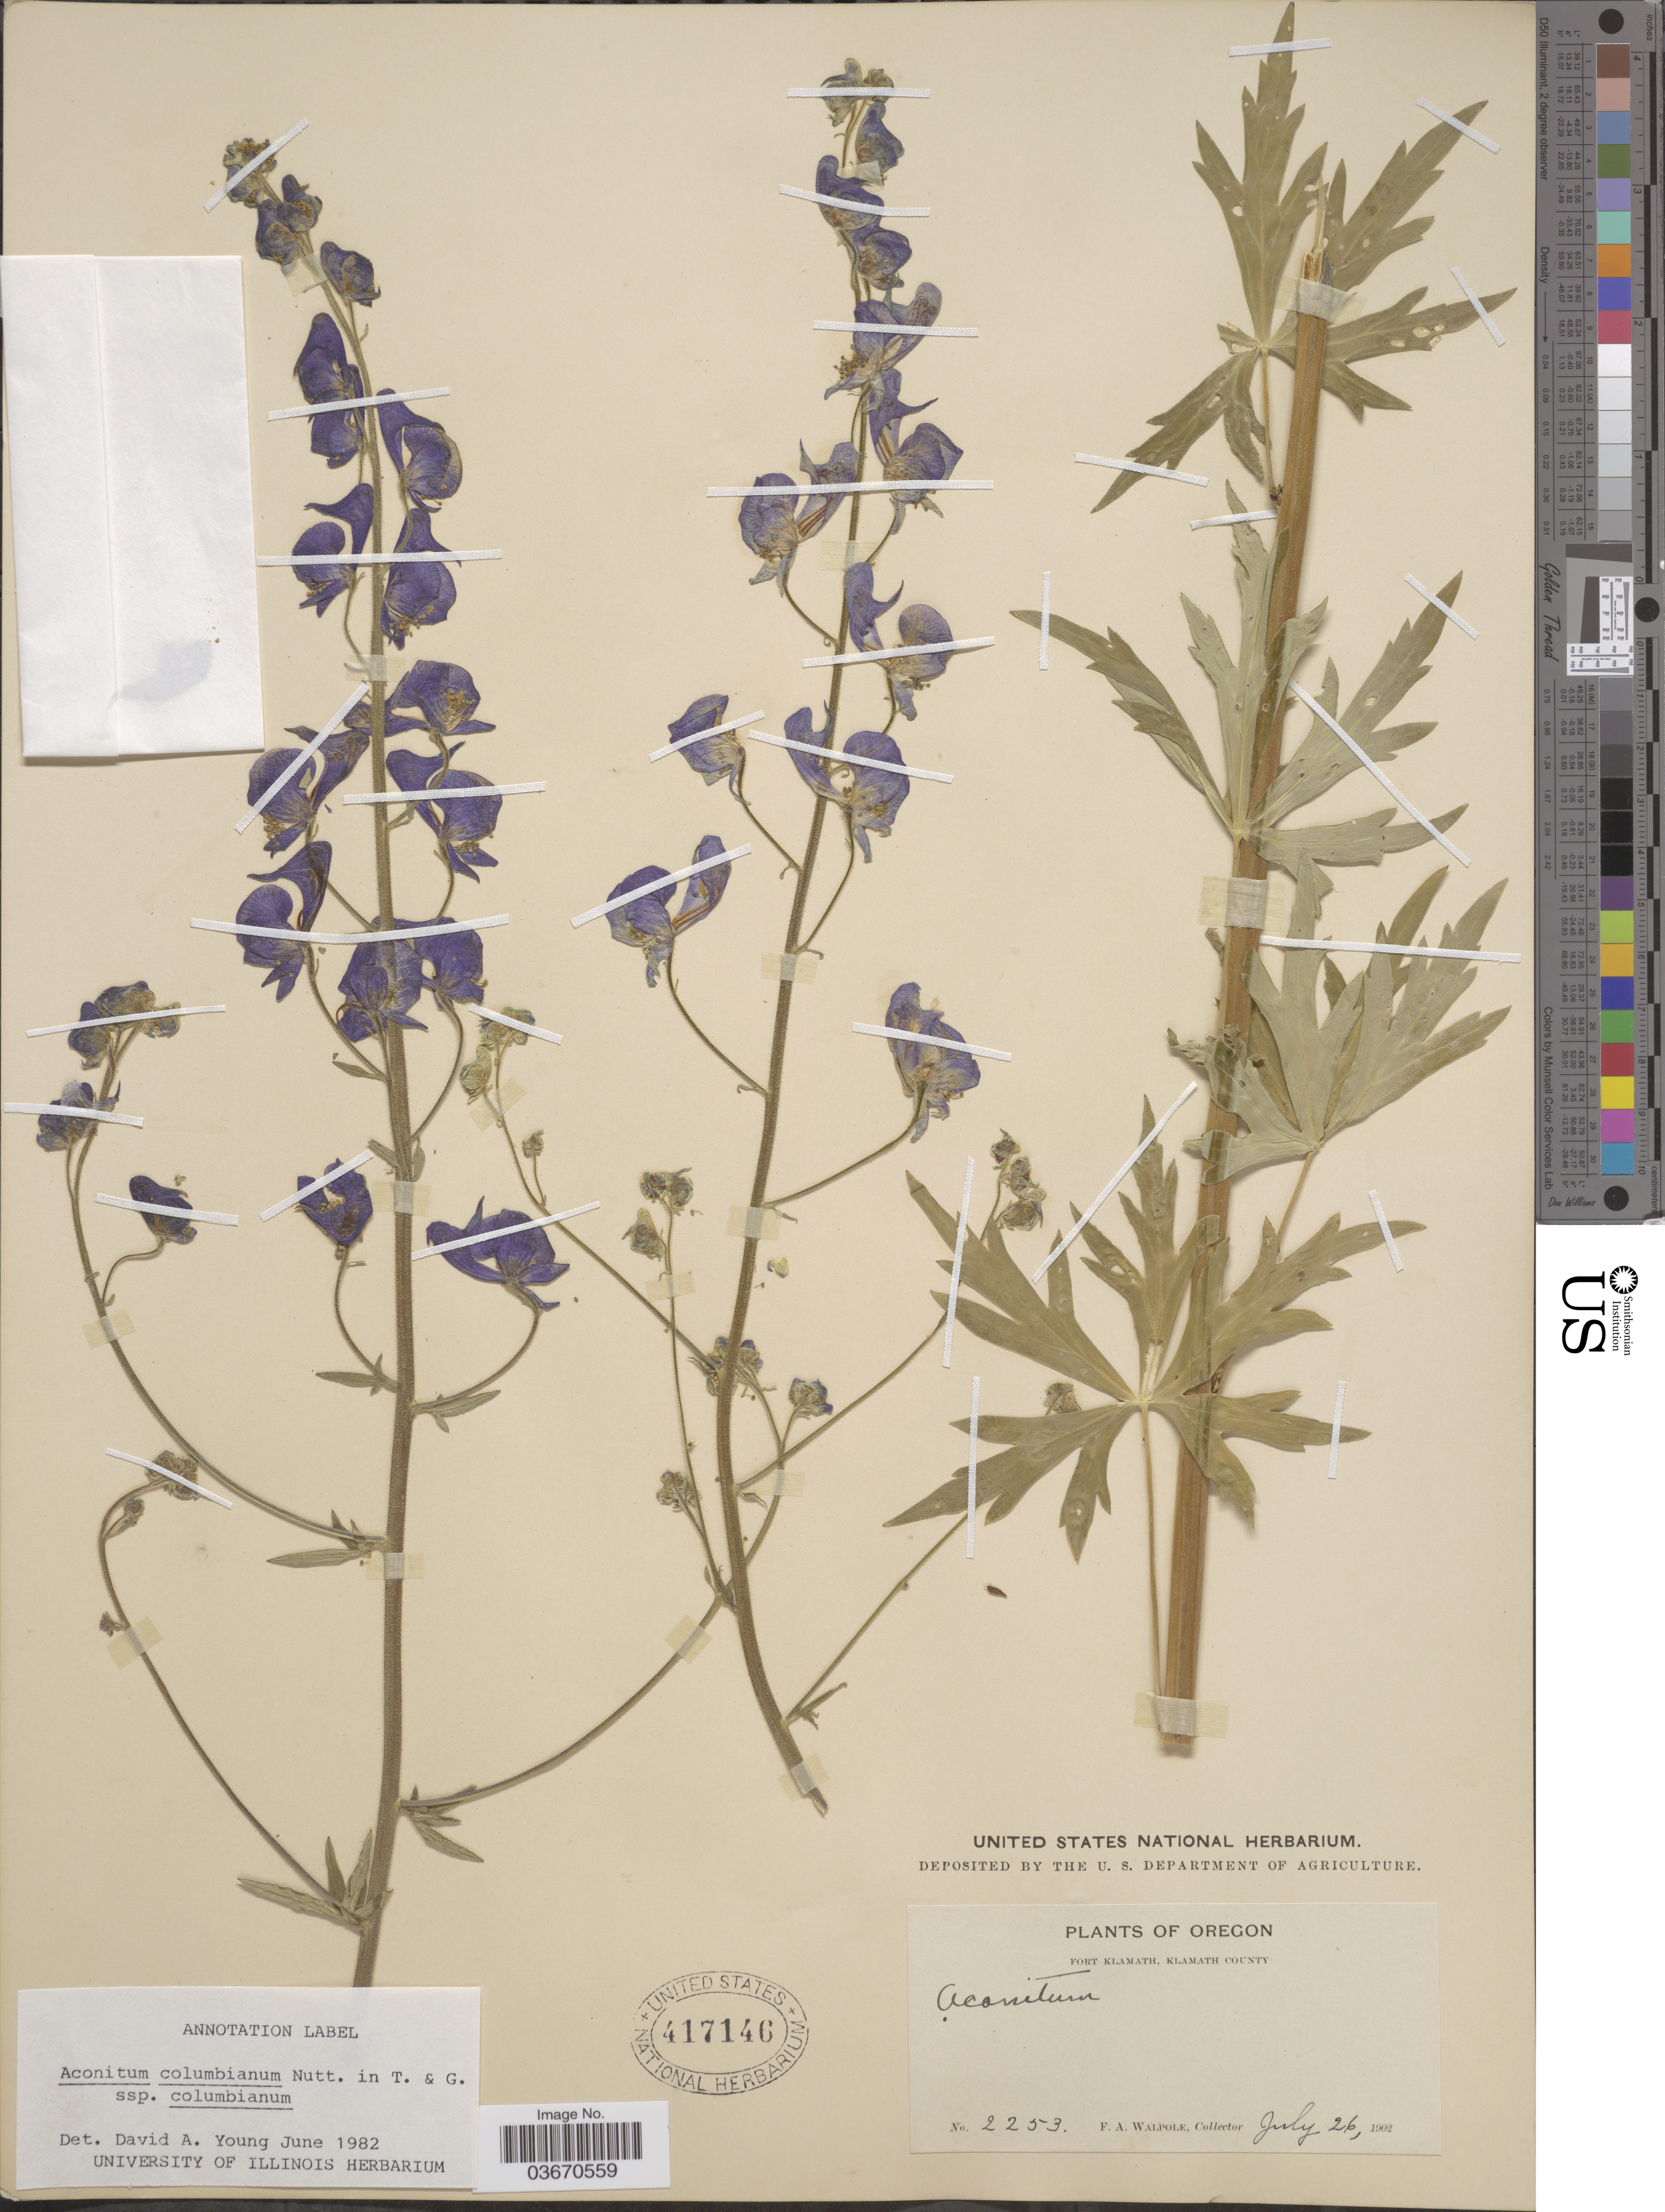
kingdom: Plantae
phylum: Tracheophyta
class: Magnoliopsida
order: Ranunculales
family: Ranunculaceae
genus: Aconitum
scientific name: Aconitum columbianum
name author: Nutt.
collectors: F. Walpole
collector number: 2253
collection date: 1902-07-26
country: United States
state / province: Oregon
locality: Fort Klamath, Klamath County.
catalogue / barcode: US 417146